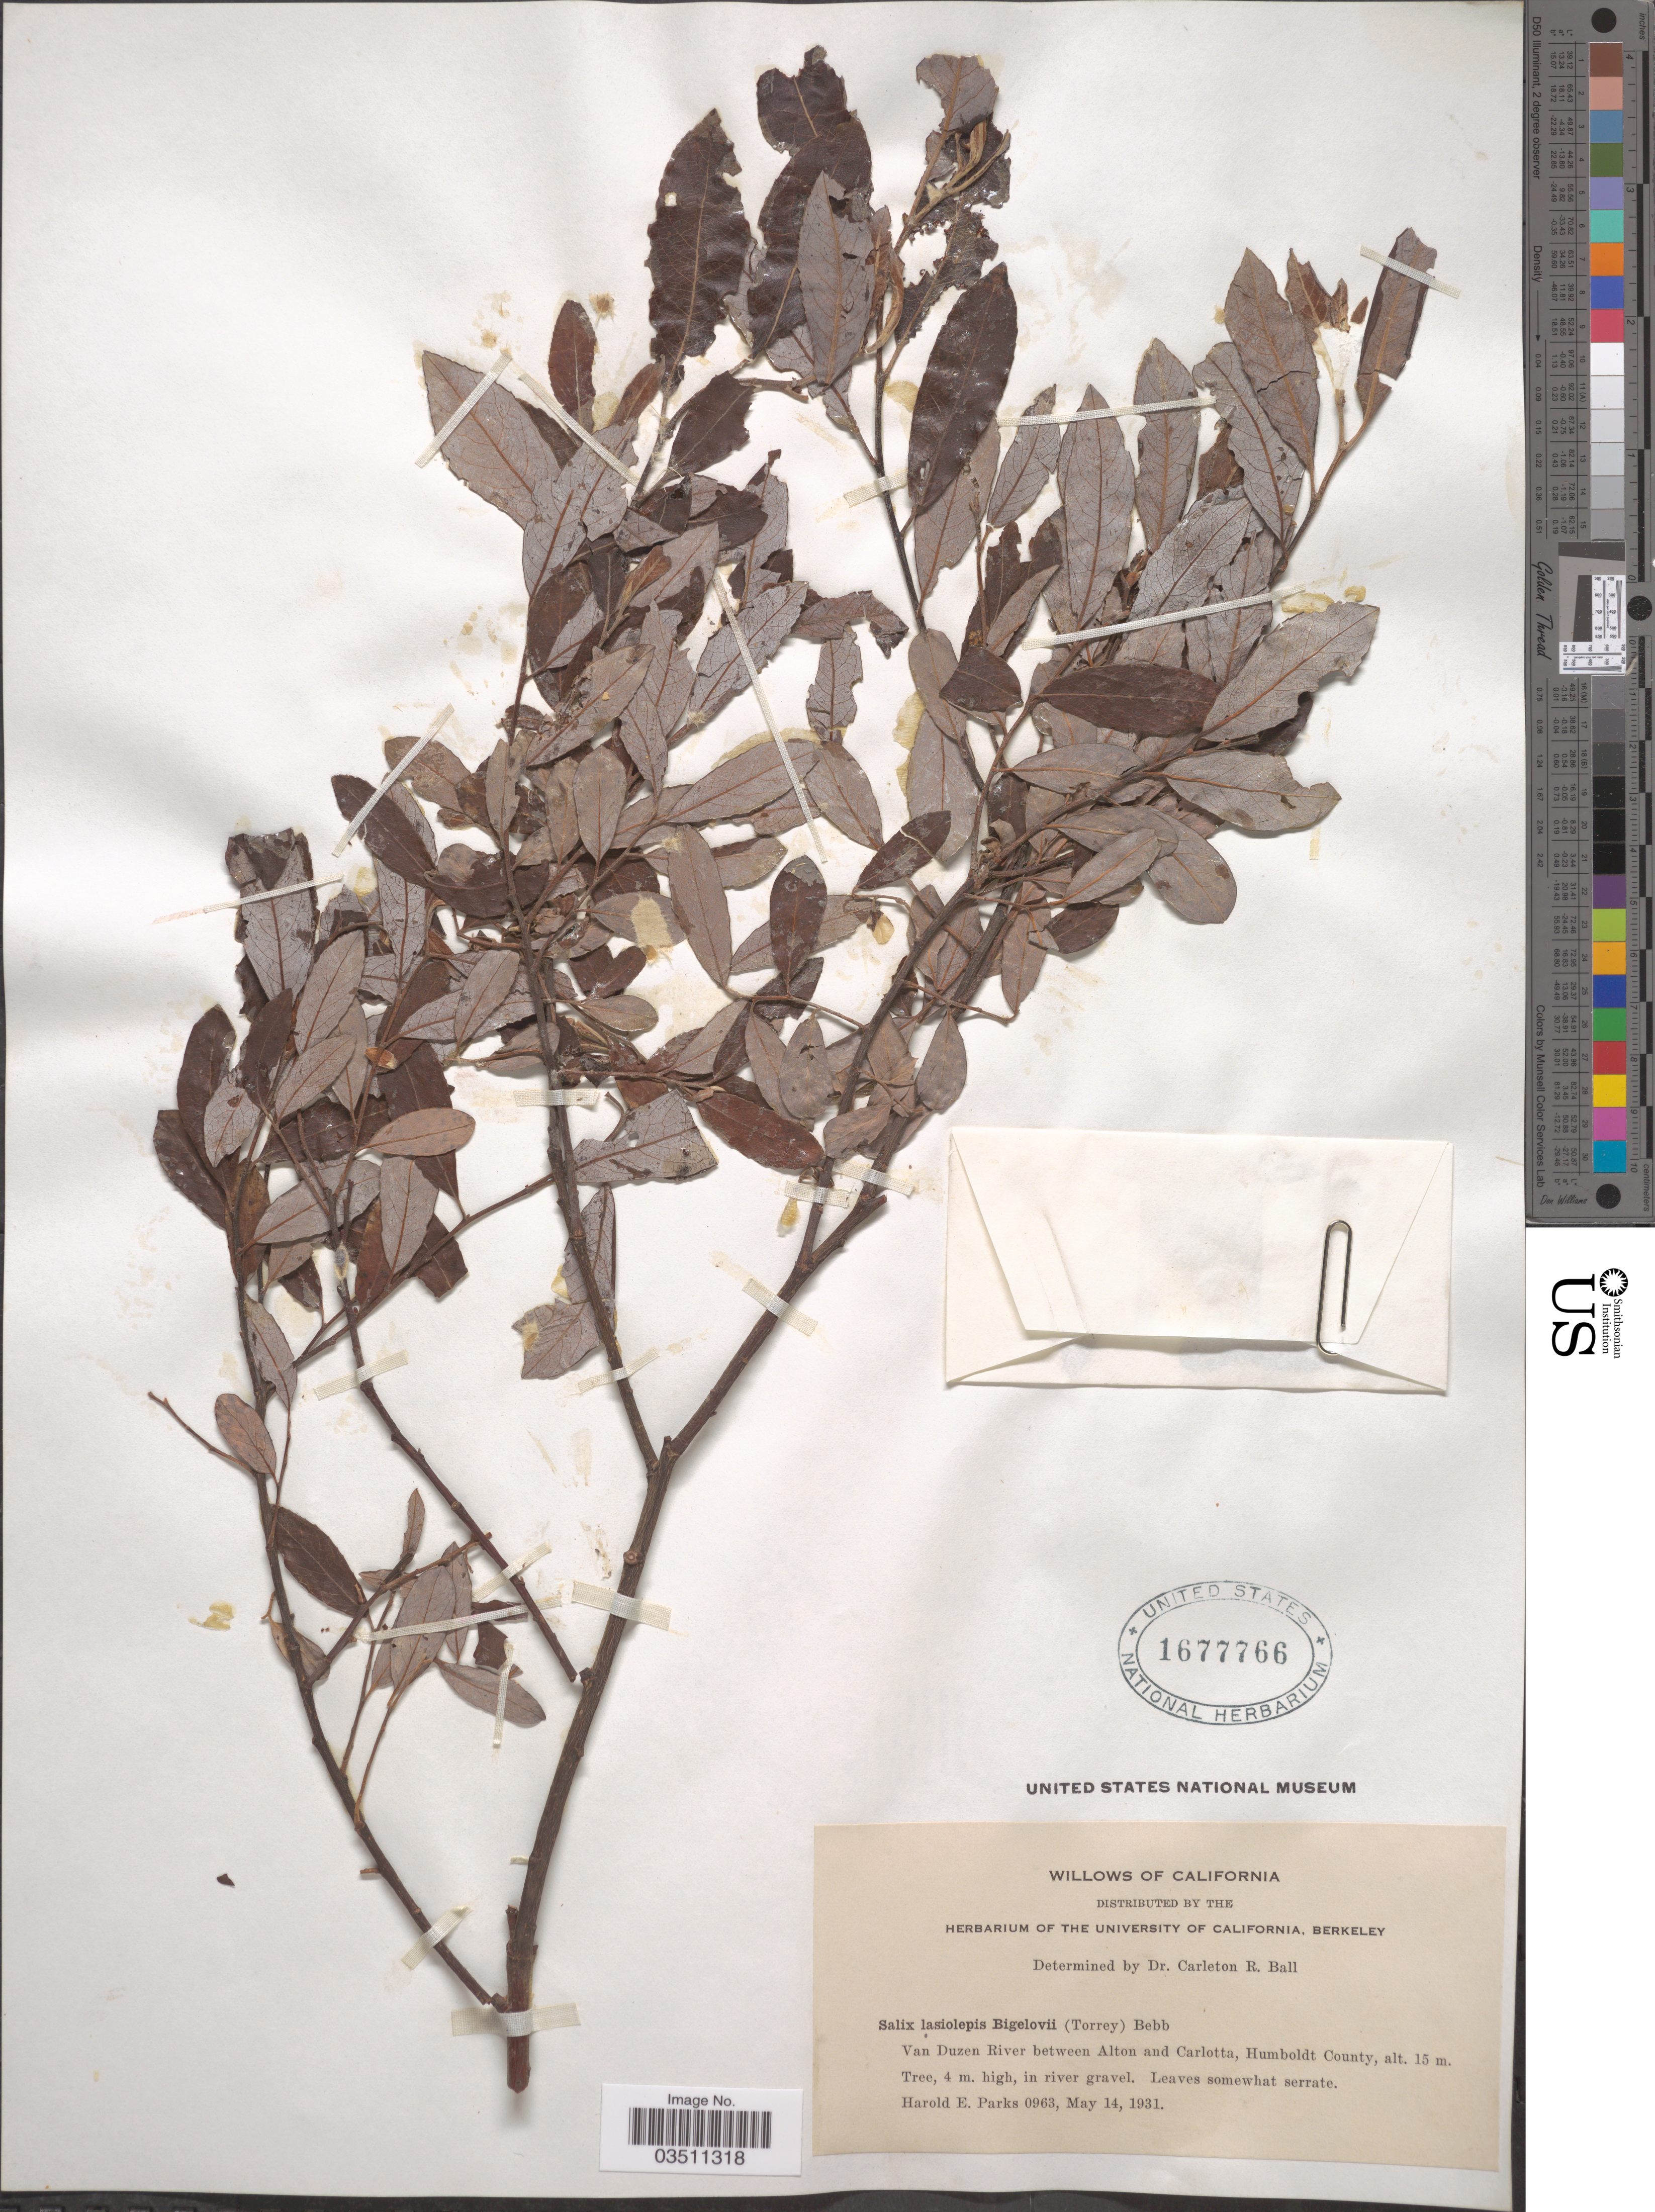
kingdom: Plantae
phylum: Tracheophyta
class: Magnoliopsida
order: Malpighiales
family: Salicaceae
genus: Salix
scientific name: Salix lasiolepis var. bigelovii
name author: Benth.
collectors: H. E. Parks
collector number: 0963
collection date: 1931-05-14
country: United States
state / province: California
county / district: Humboldt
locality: Van Duzen River between Alton and Carlotta, Humboldt County.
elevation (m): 15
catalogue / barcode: US 1677766